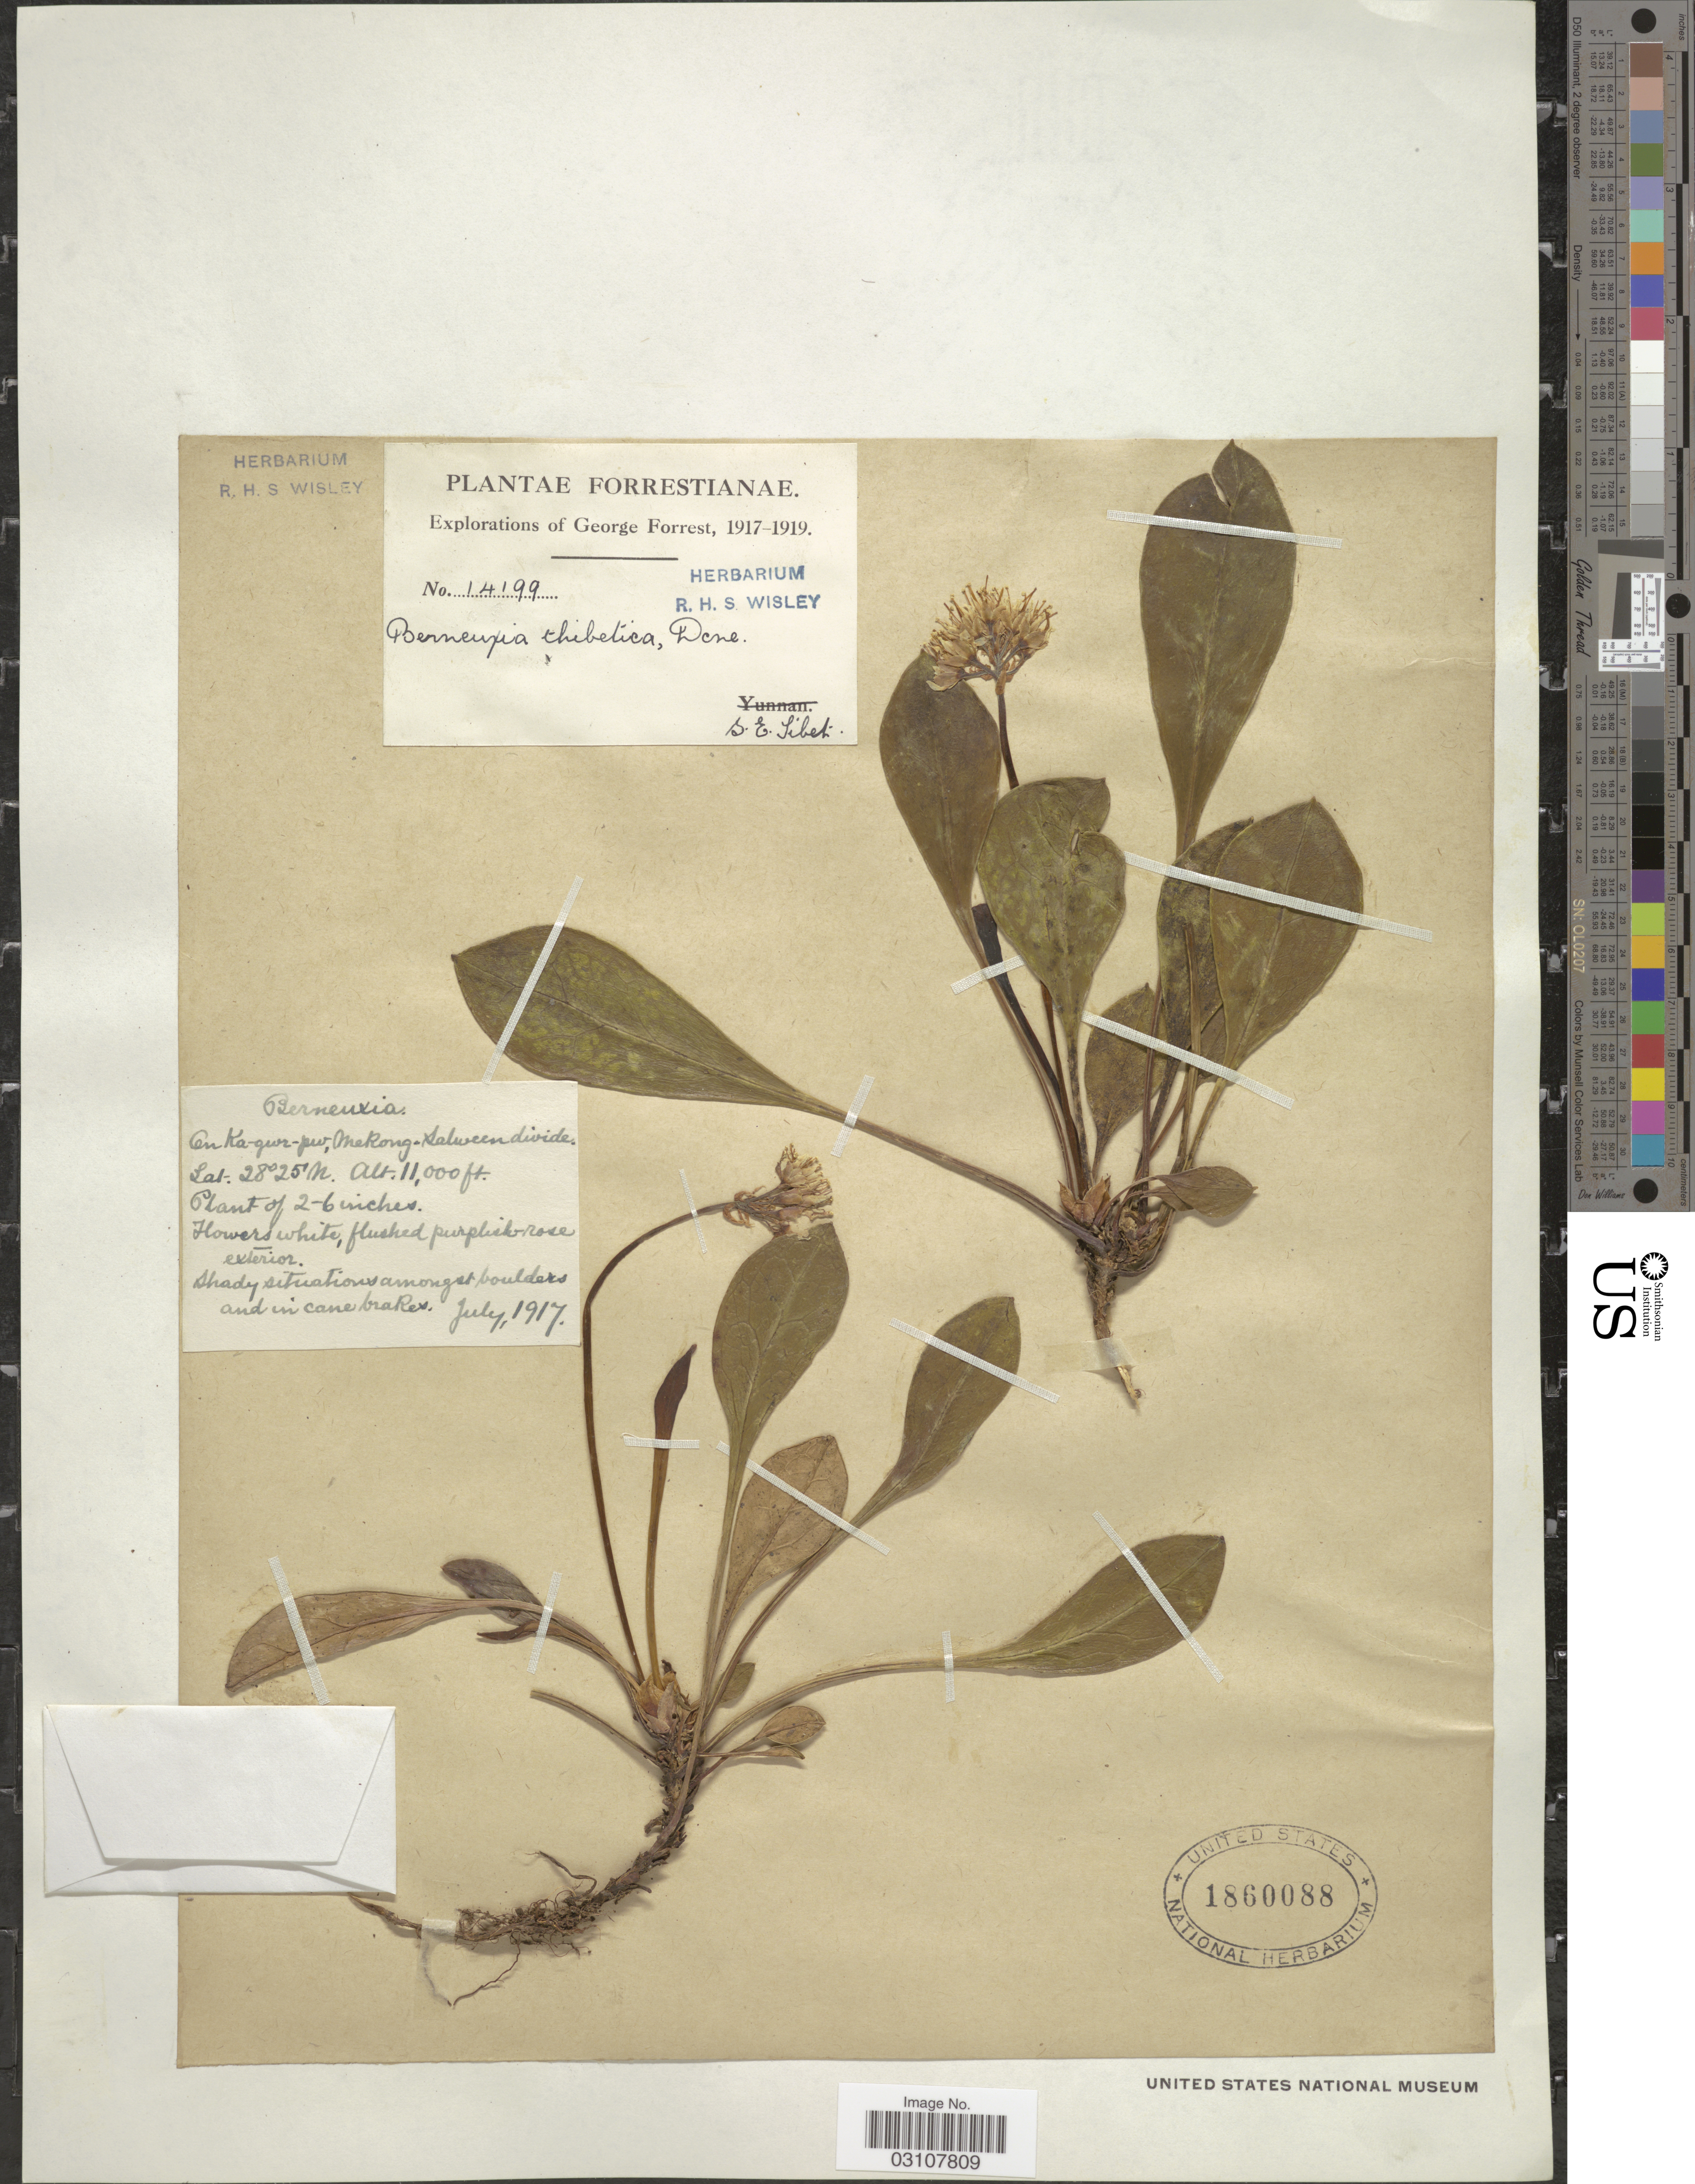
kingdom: Plantae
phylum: Tracheophyta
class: Magnoliopsida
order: Ericales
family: Diapensiaceae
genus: Berneuxia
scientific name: Berneuxia thibetica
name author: Decne.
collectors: G. Forrest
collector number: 14199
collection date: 1917-07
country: China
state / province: Xizang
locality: S.E. Tibet. On Ka-gwe-pw, Mekong-Salween divide.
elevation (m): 3353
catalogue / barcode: US 1860088